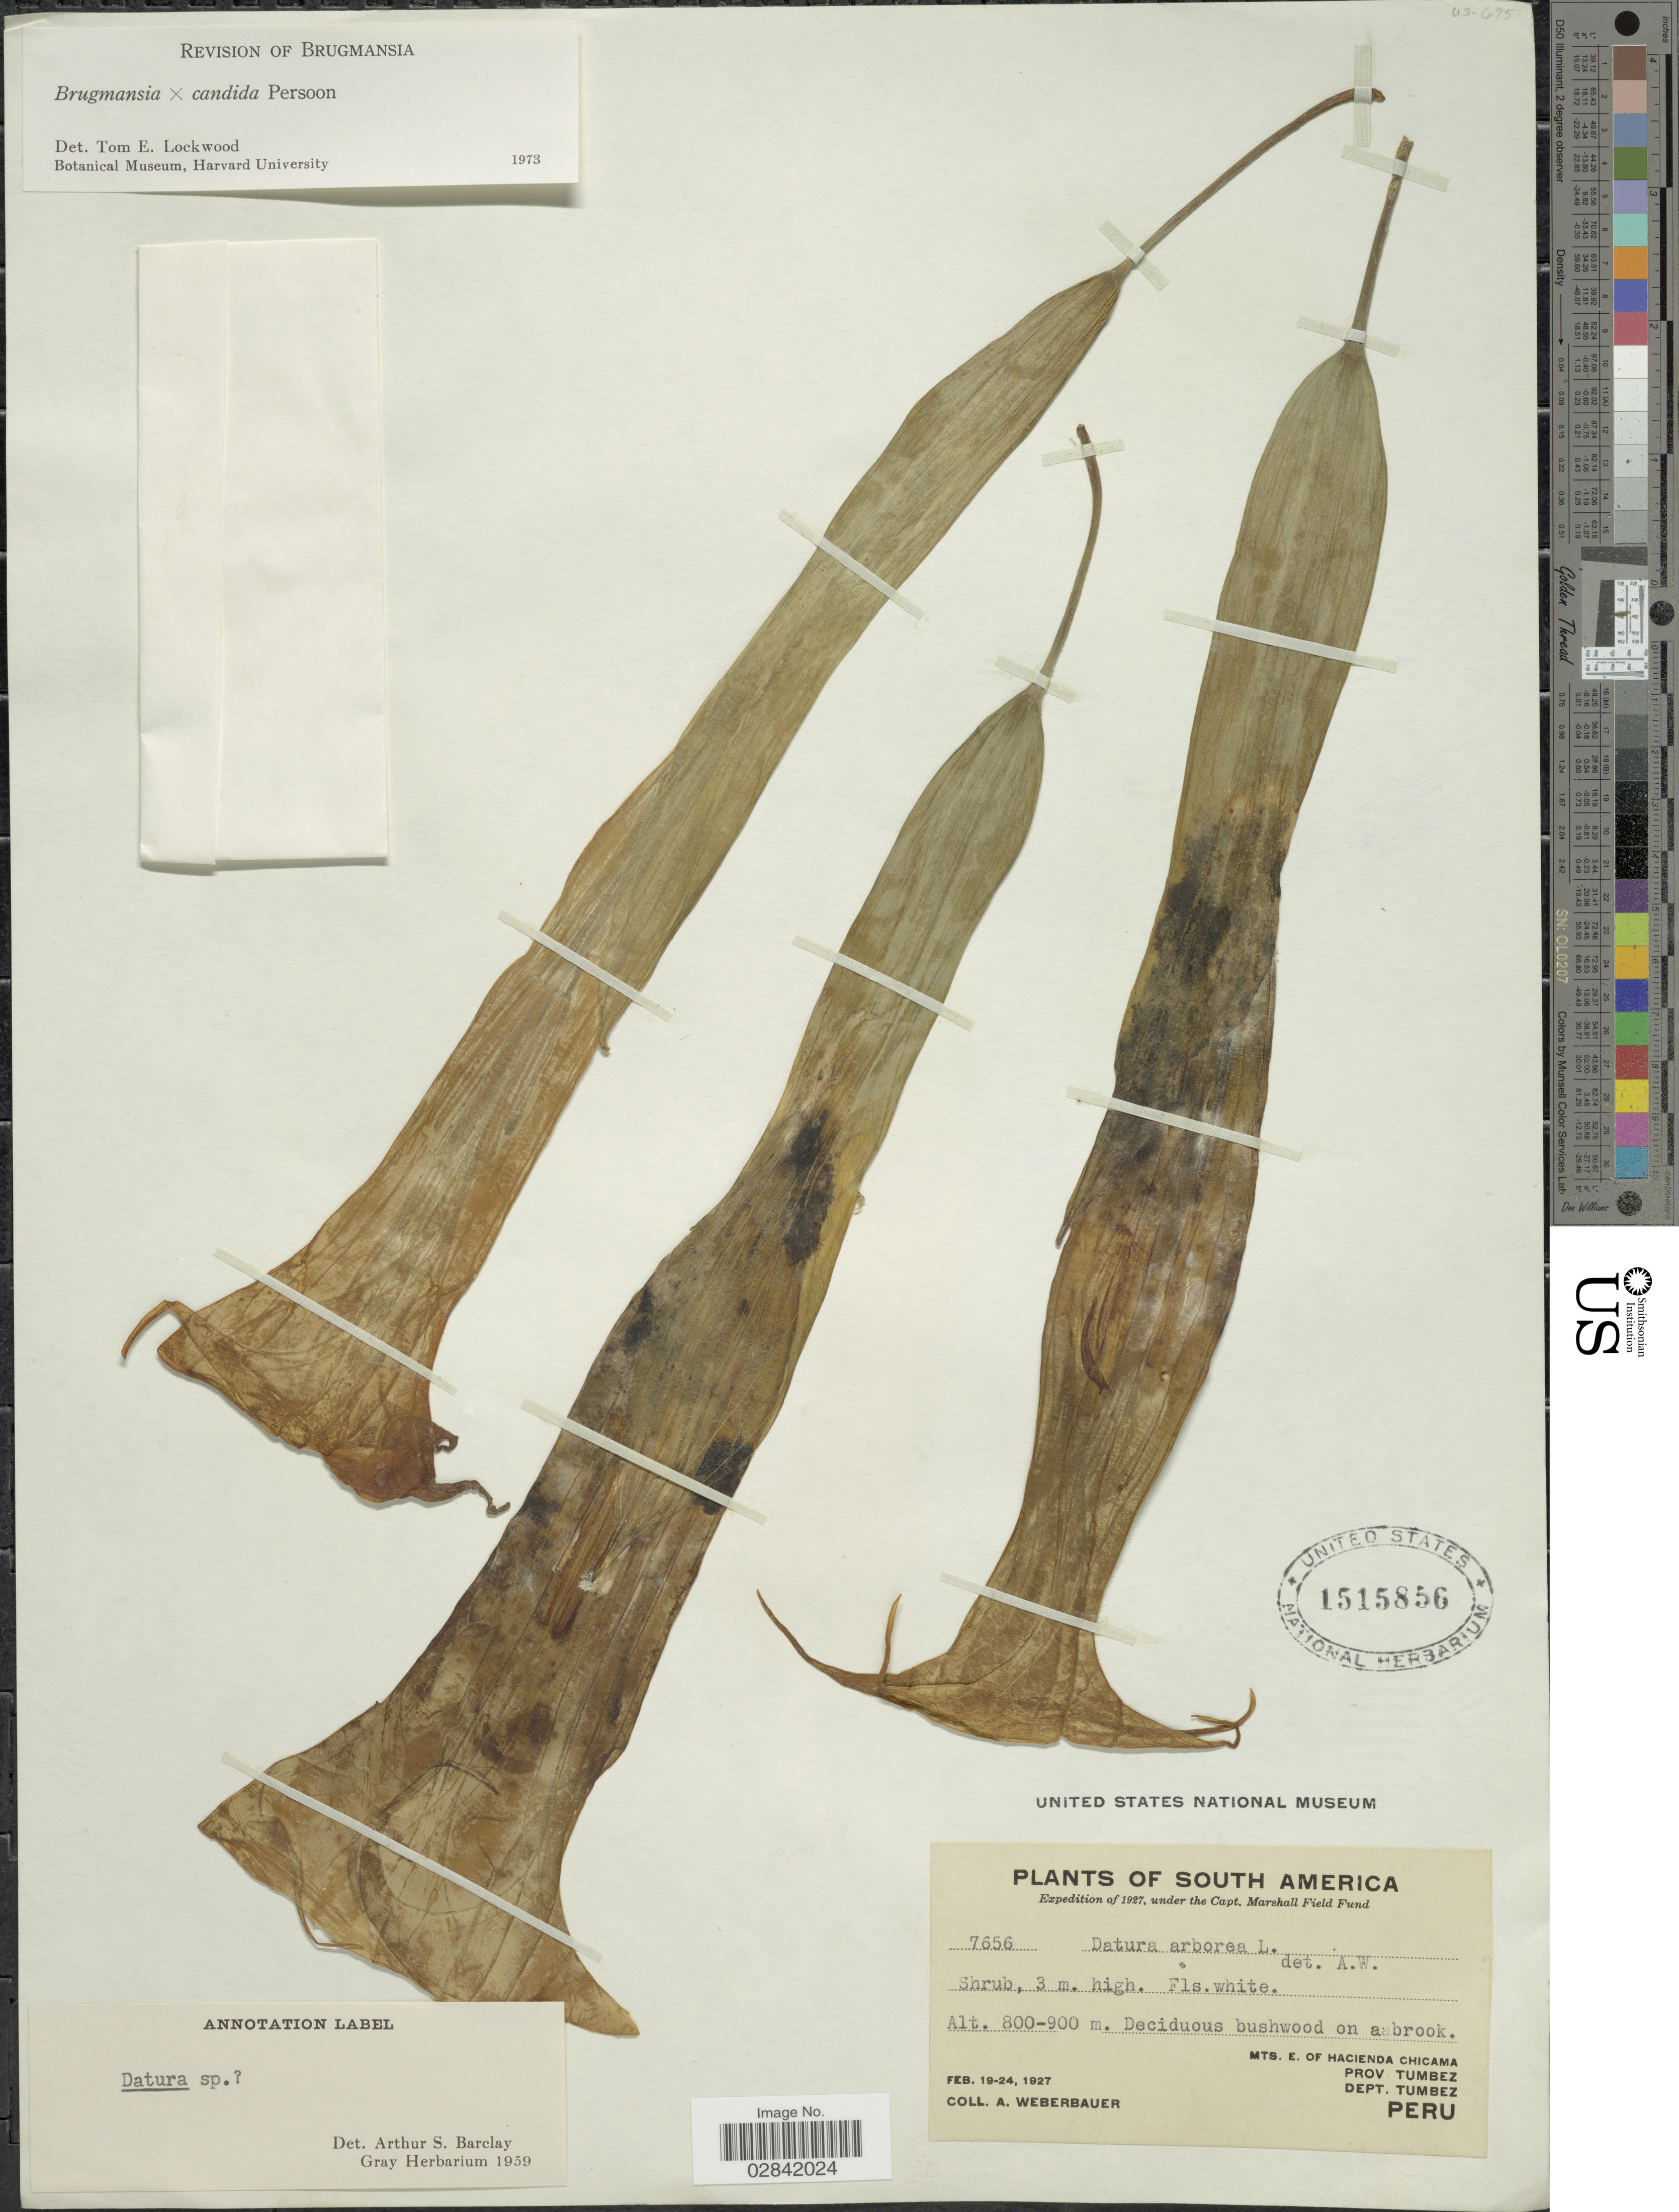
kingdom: Plantae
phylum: Tracheophyta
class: Magnoliopsida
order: Solanales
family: Solanaceae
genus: Brugmansia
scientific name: Brugmansia x candida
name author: Pers.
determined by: Lockwood, T. E.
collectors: A. Weberbauer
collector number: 7656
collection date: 1927-02-19/1927-02-24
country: Peru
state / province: Tumbes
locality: Mts. E. of Hacienda Chicama, Prov. Tumbez, Dept. Tumbez.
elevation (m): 800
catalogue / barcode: US 1515856